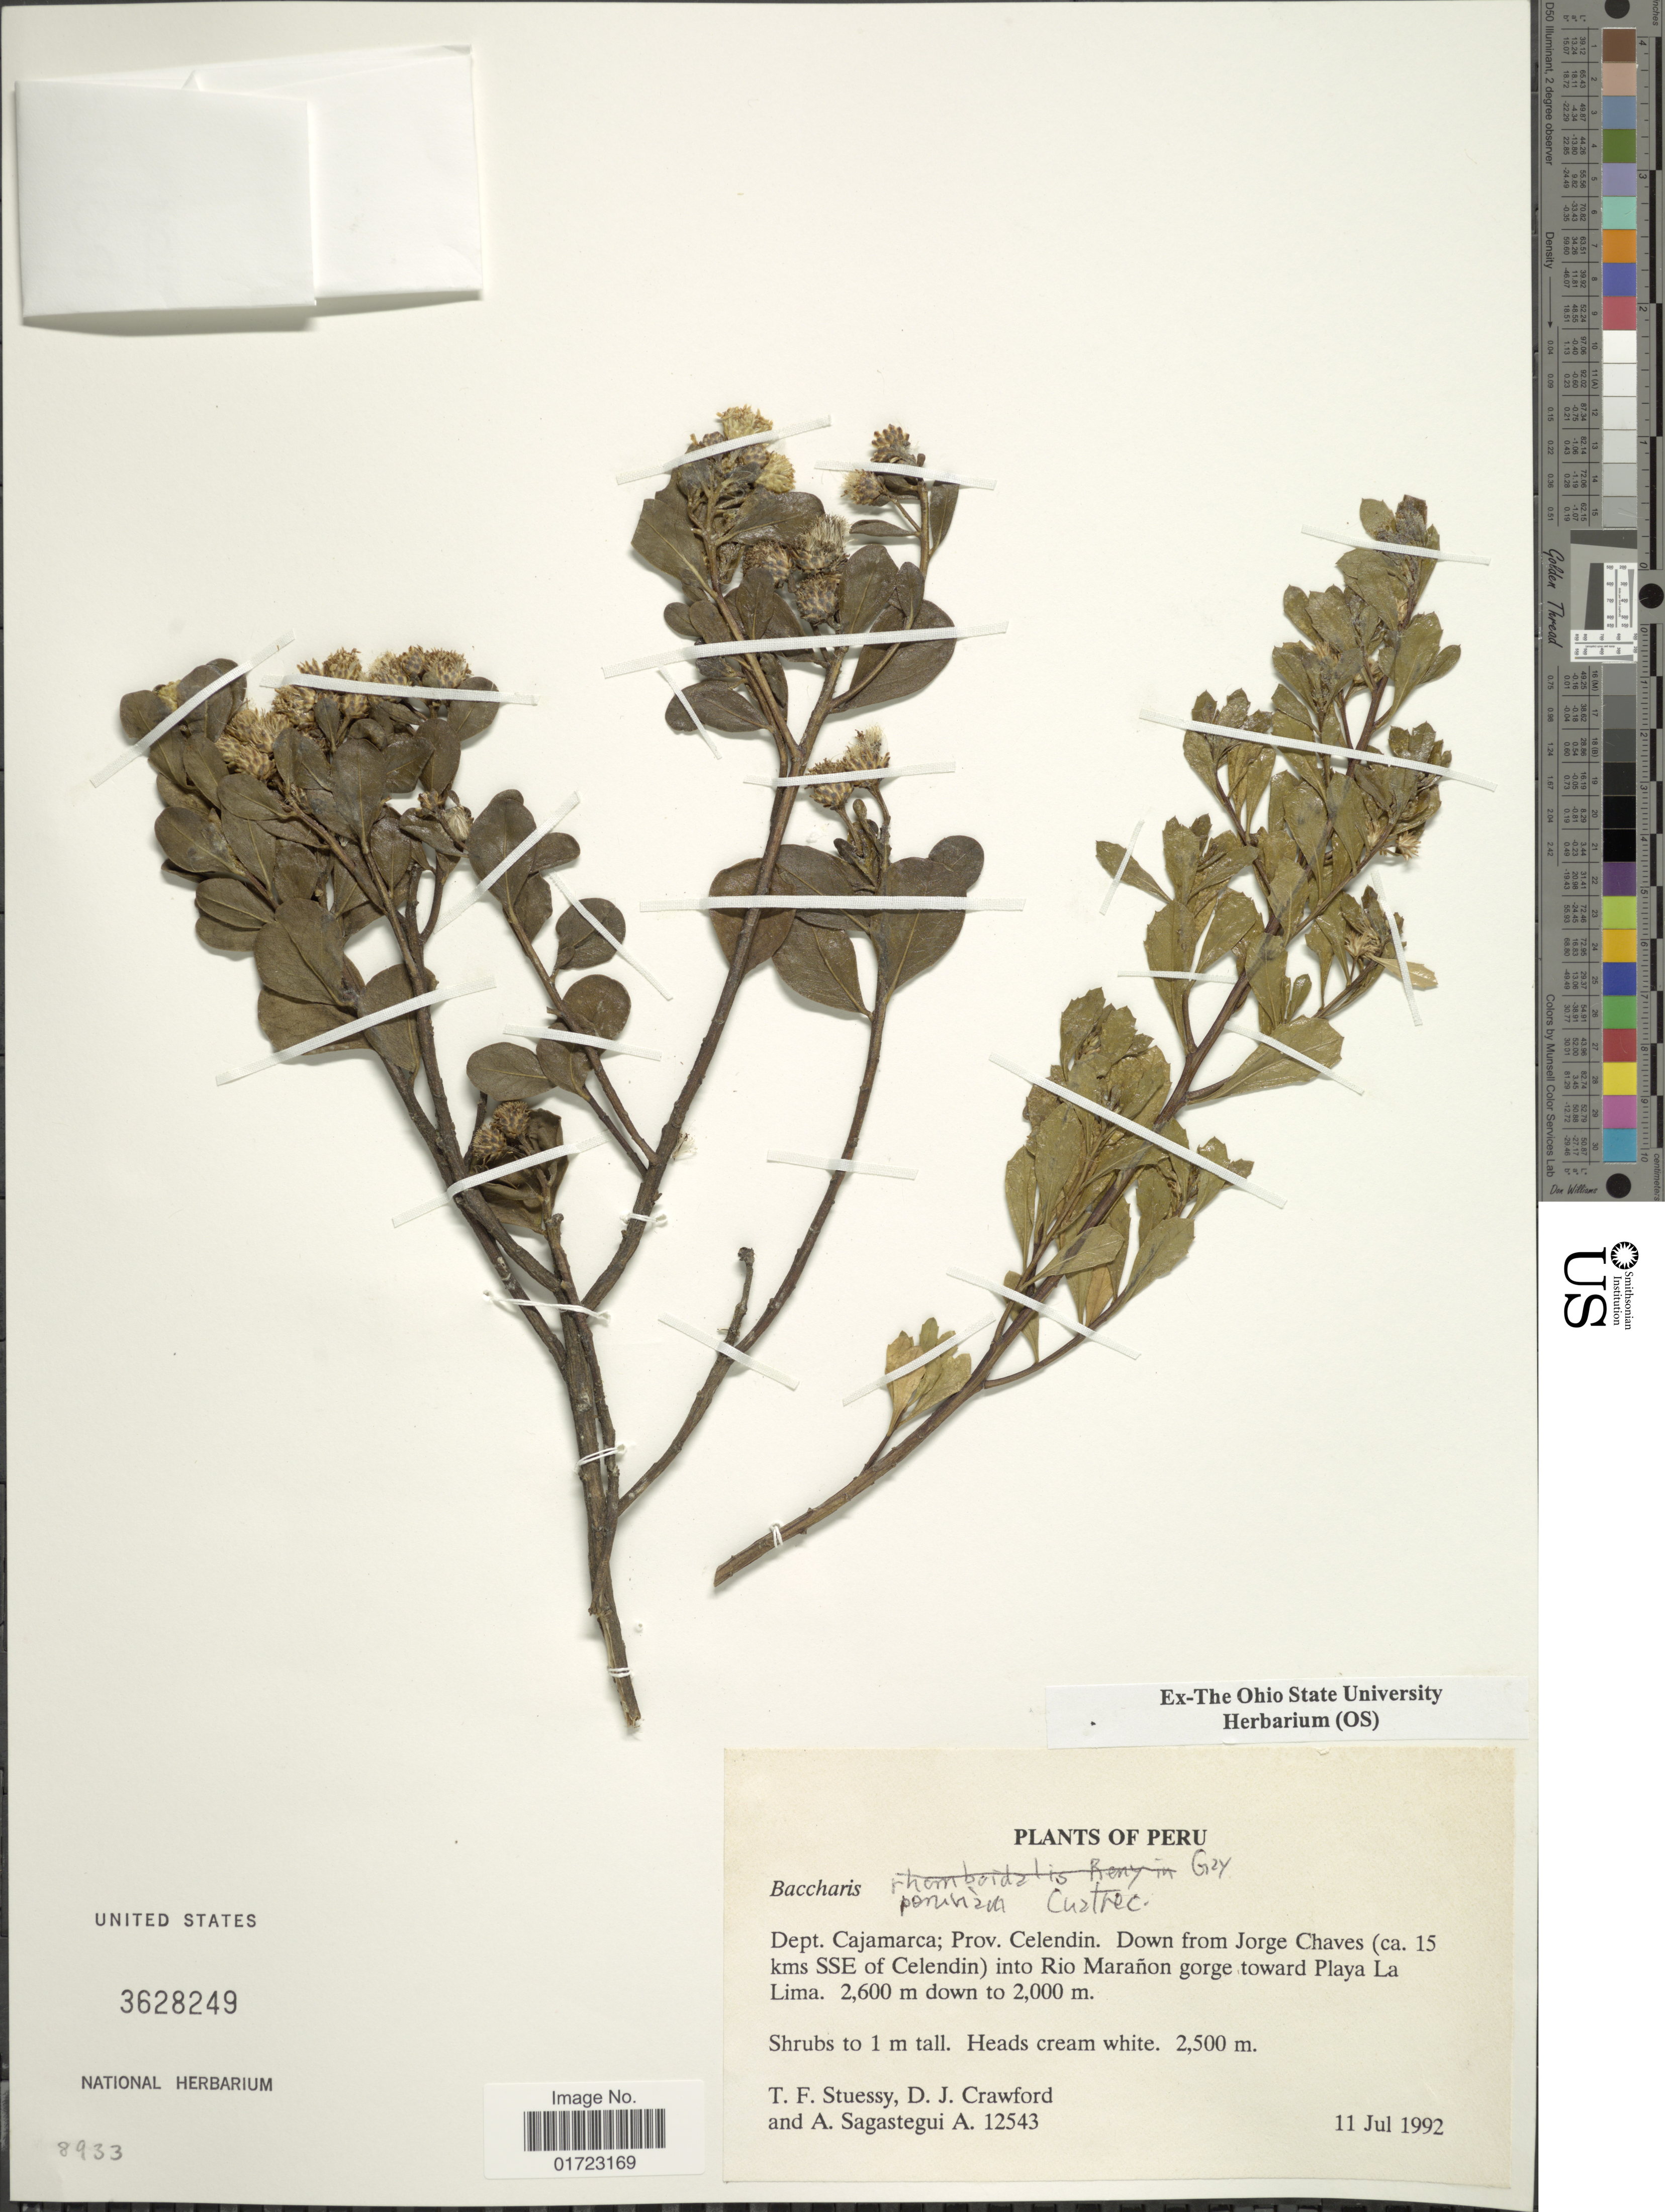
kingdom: Plantae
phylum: Tracheophyta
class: Magnoliopsida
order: Asterales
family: Asteraceae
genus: Baccharis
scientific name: Baccharis peruviana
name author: Cuatrec.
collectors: T. Stuessy, D. Crawford & A. Sagástegui A.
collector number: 12543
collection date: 1992-07-11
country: Peru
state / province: Cajamarca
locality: Prov. Celendin. Down from Jorge Cahves (ca. 15 kms SSE of Celendin) into Rio Maranon gorge toward Playa La Lima.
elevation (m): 2000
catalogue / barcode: US 3628249